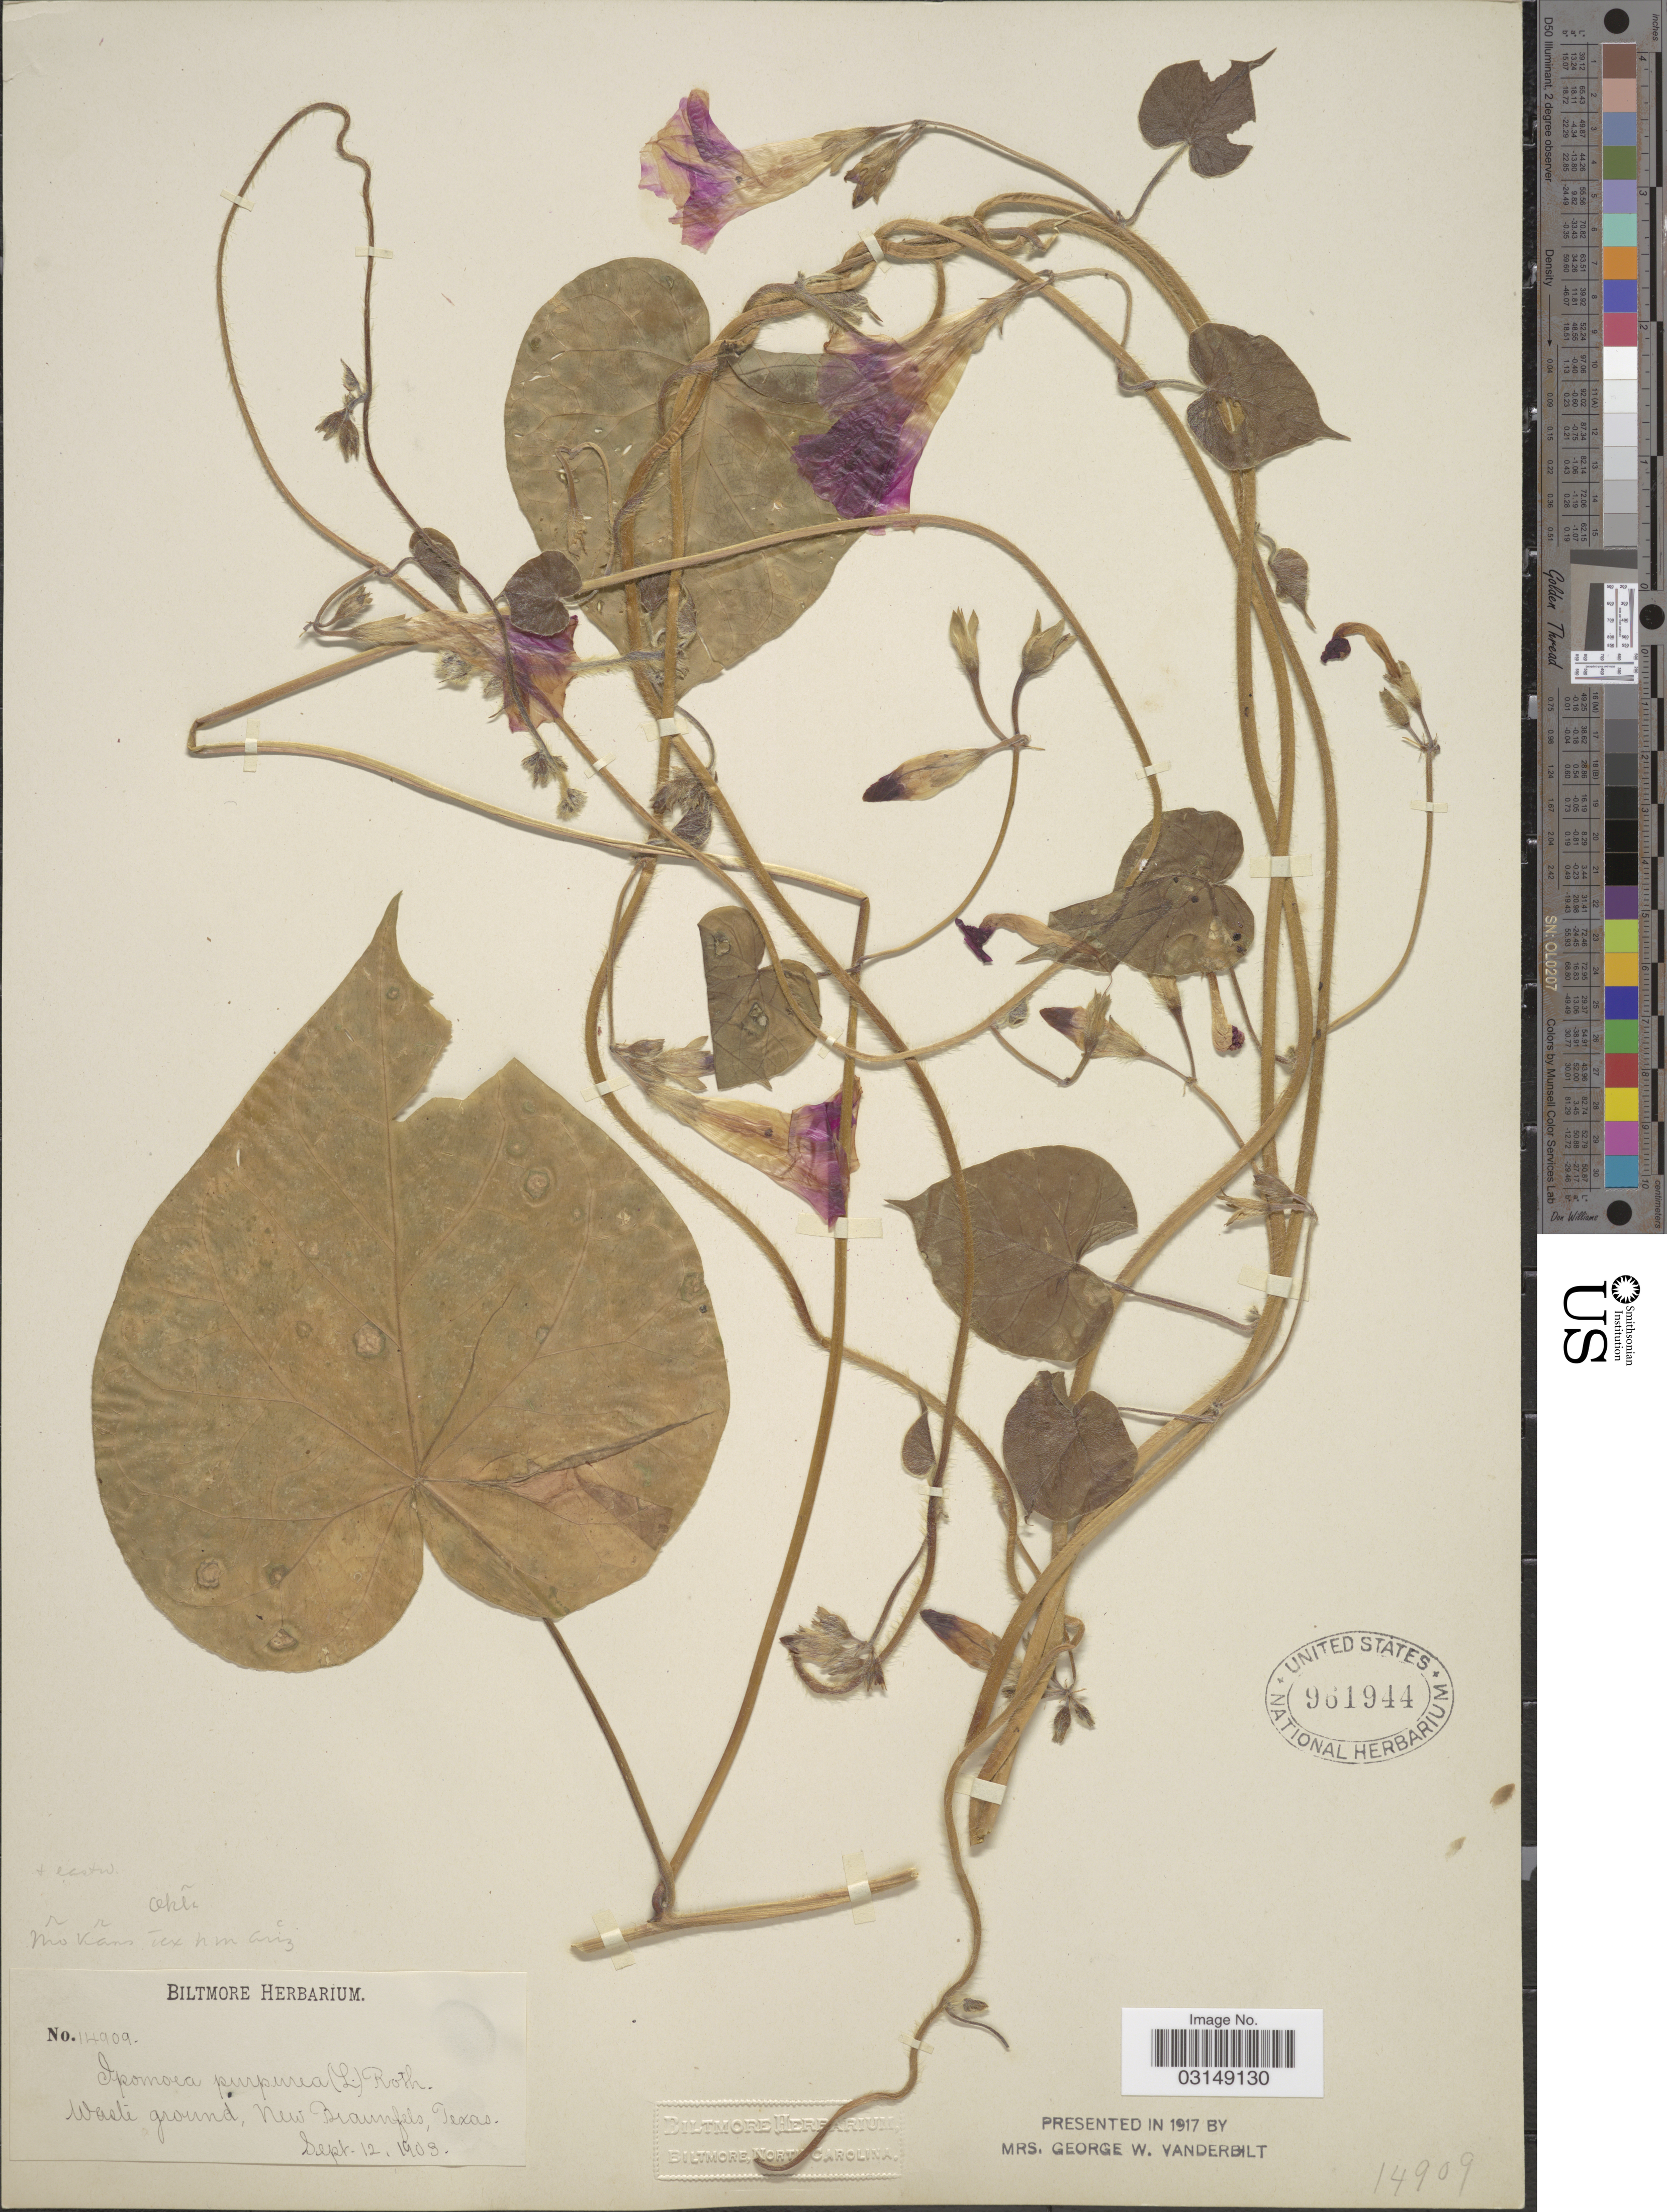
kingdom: Plantae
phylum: Tracheophyta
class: Magnoliopsida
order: Solanales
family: Convolvulaceae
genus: Ipomoea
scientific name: Ipomoea purpurea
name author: (L.) Roth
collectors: ex herb. Biltmore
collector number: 14909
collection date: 1903-09-12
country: United States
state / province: Texas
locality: New Braunfels.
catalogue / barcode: US 961944